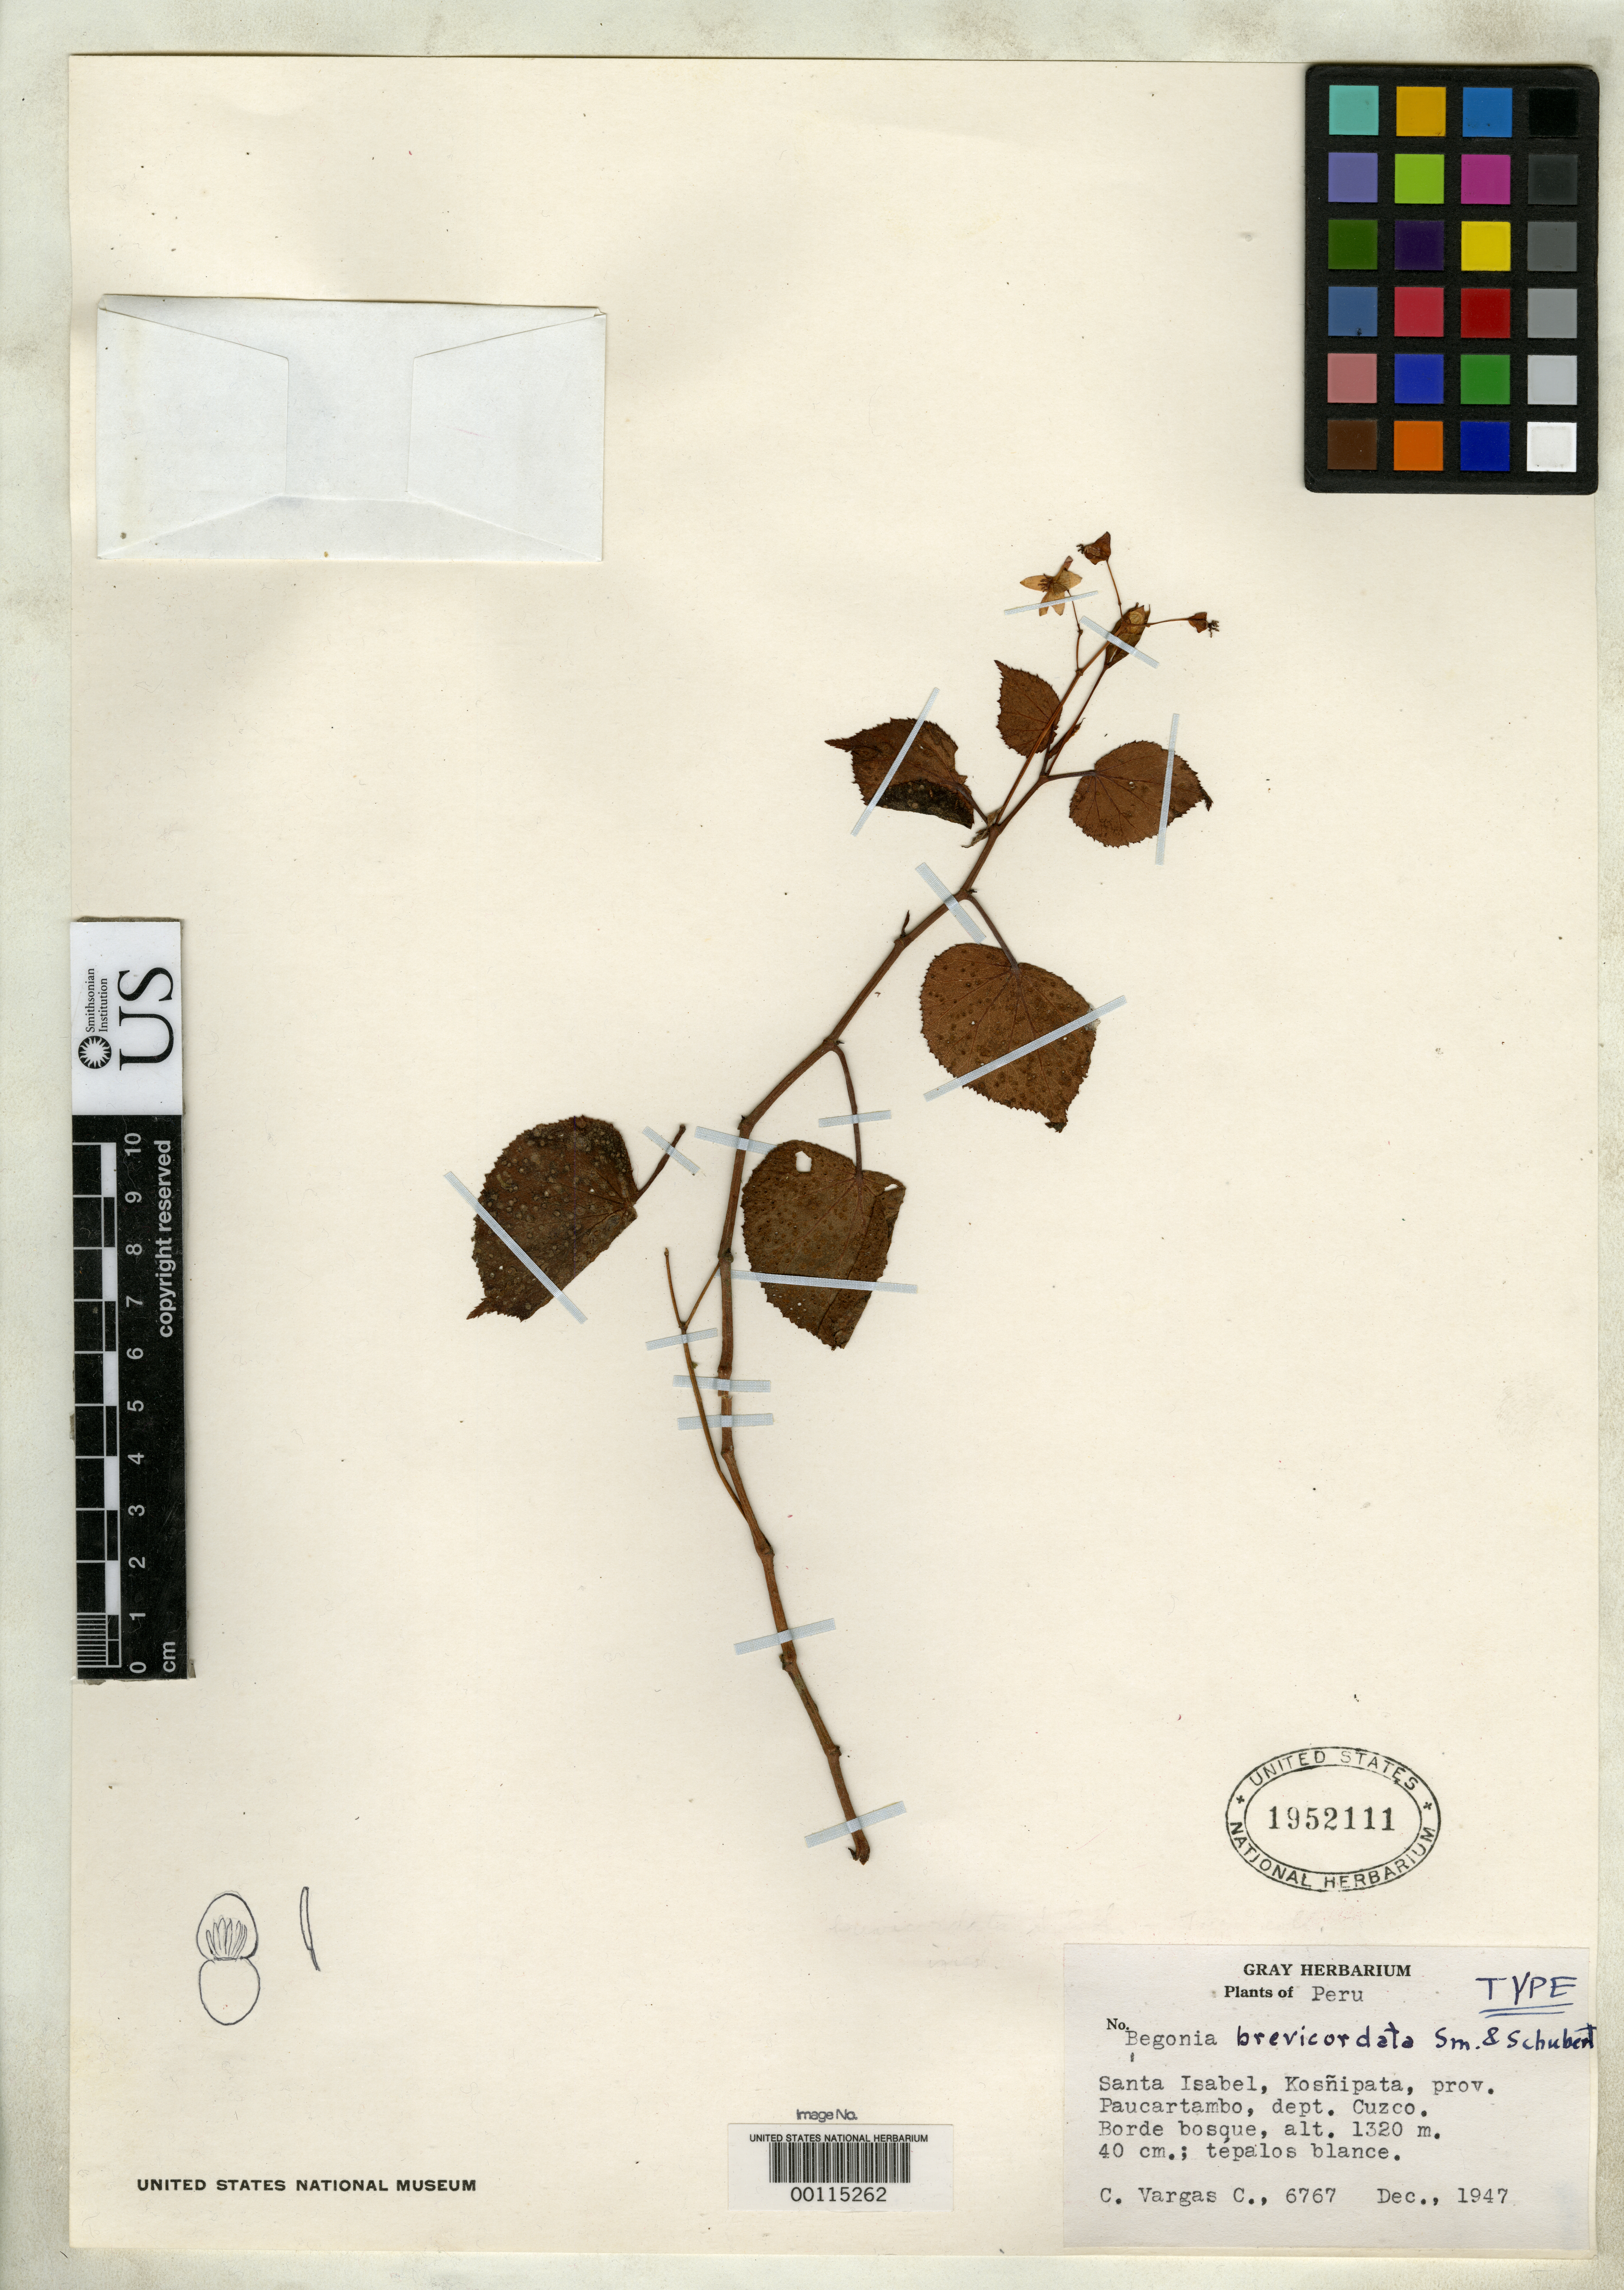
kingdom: Plantae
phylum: Tracheophyta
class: Magnoliopsida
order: Cucurbitales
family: Begoniaceae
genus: Begonia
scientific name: Begonia brevicordata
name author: L.B. Sm. & B.G. Schub.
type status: Holotype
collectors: C. Vargas Calderón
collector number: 6767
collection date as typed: Dec 1947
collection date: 1947-12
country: Peru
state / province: Cusco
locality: Santa Isabel, Valley of Kosnipata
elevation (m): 1320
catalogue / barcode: US 1952111